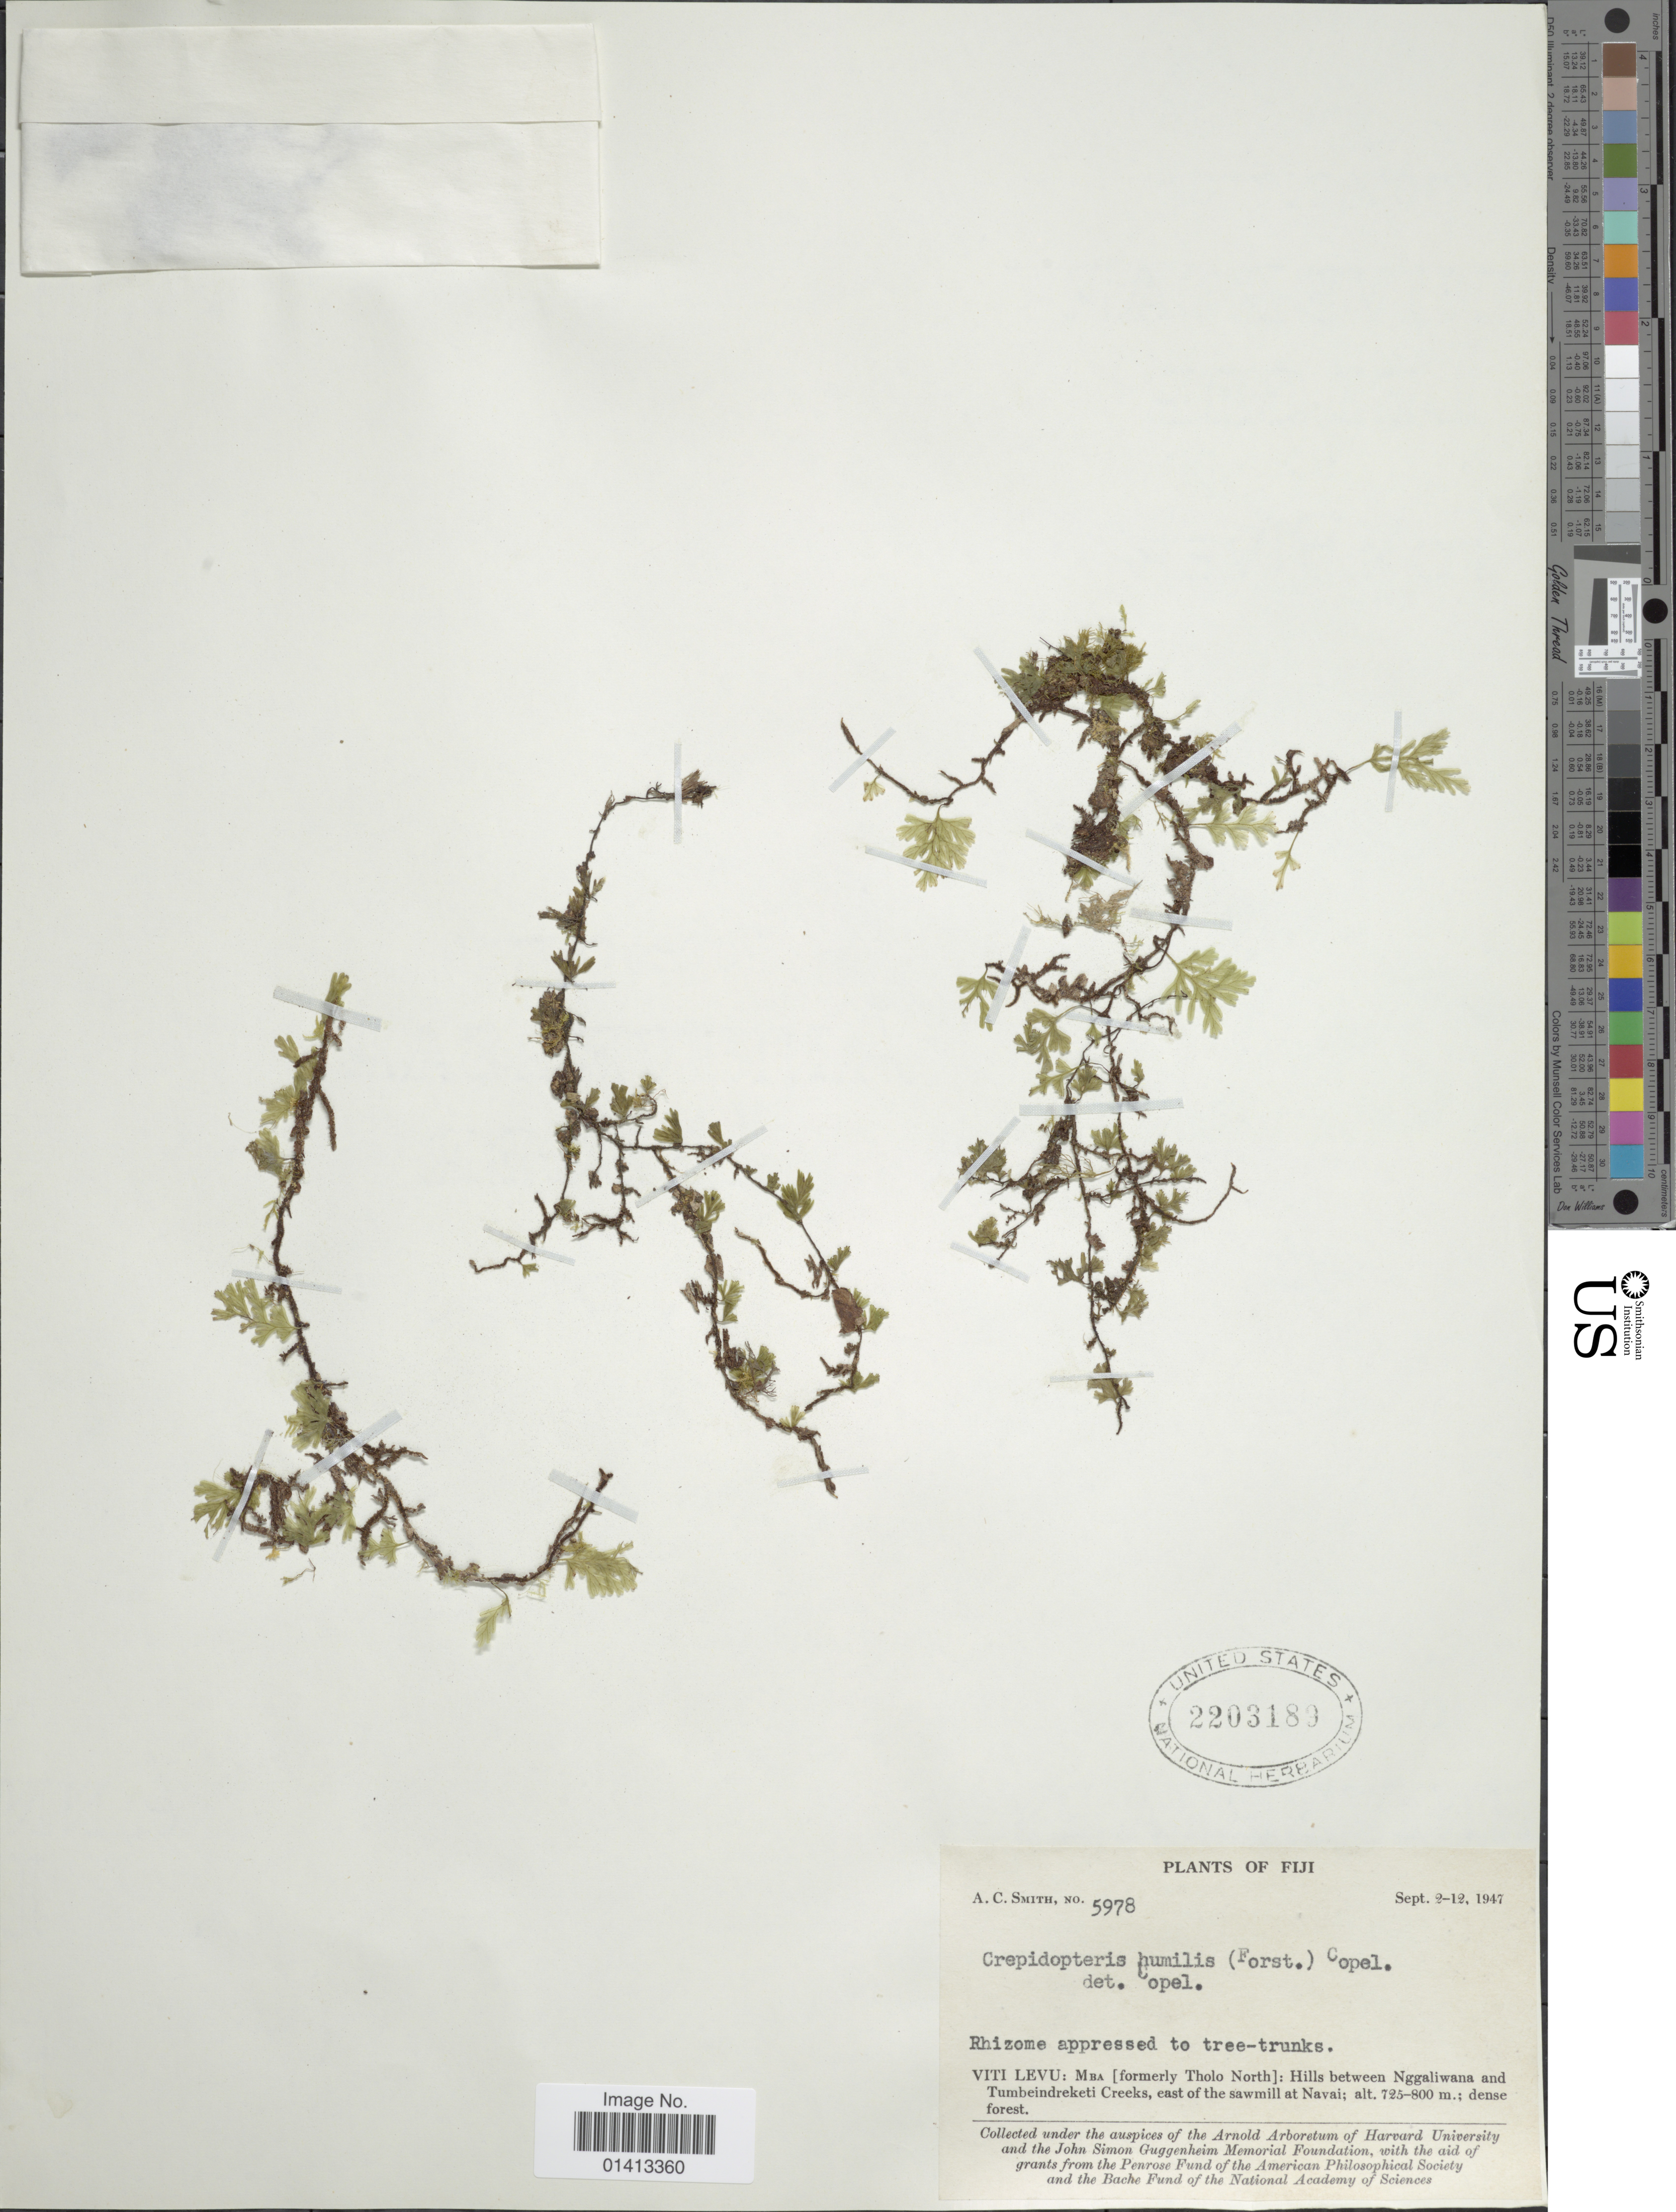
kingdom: Plantae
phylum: Tracheophyta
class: Polypodiopsida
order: Hymenophyllales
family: Hymenophyllaceae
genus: Crepidomanes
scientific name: Crepidomanes humilis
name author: (G. Forst.) Bosch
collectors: A. C. Smith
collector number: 5978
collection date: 1947-09-02/1947-09-12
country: Fiji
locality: Viti Levu: Mba [formerly Tholo North]: Hills between Nggaliwana and Tumbeindreketi Creeks, east of the sawmill at Navai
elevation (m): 725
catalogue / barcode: US 203189